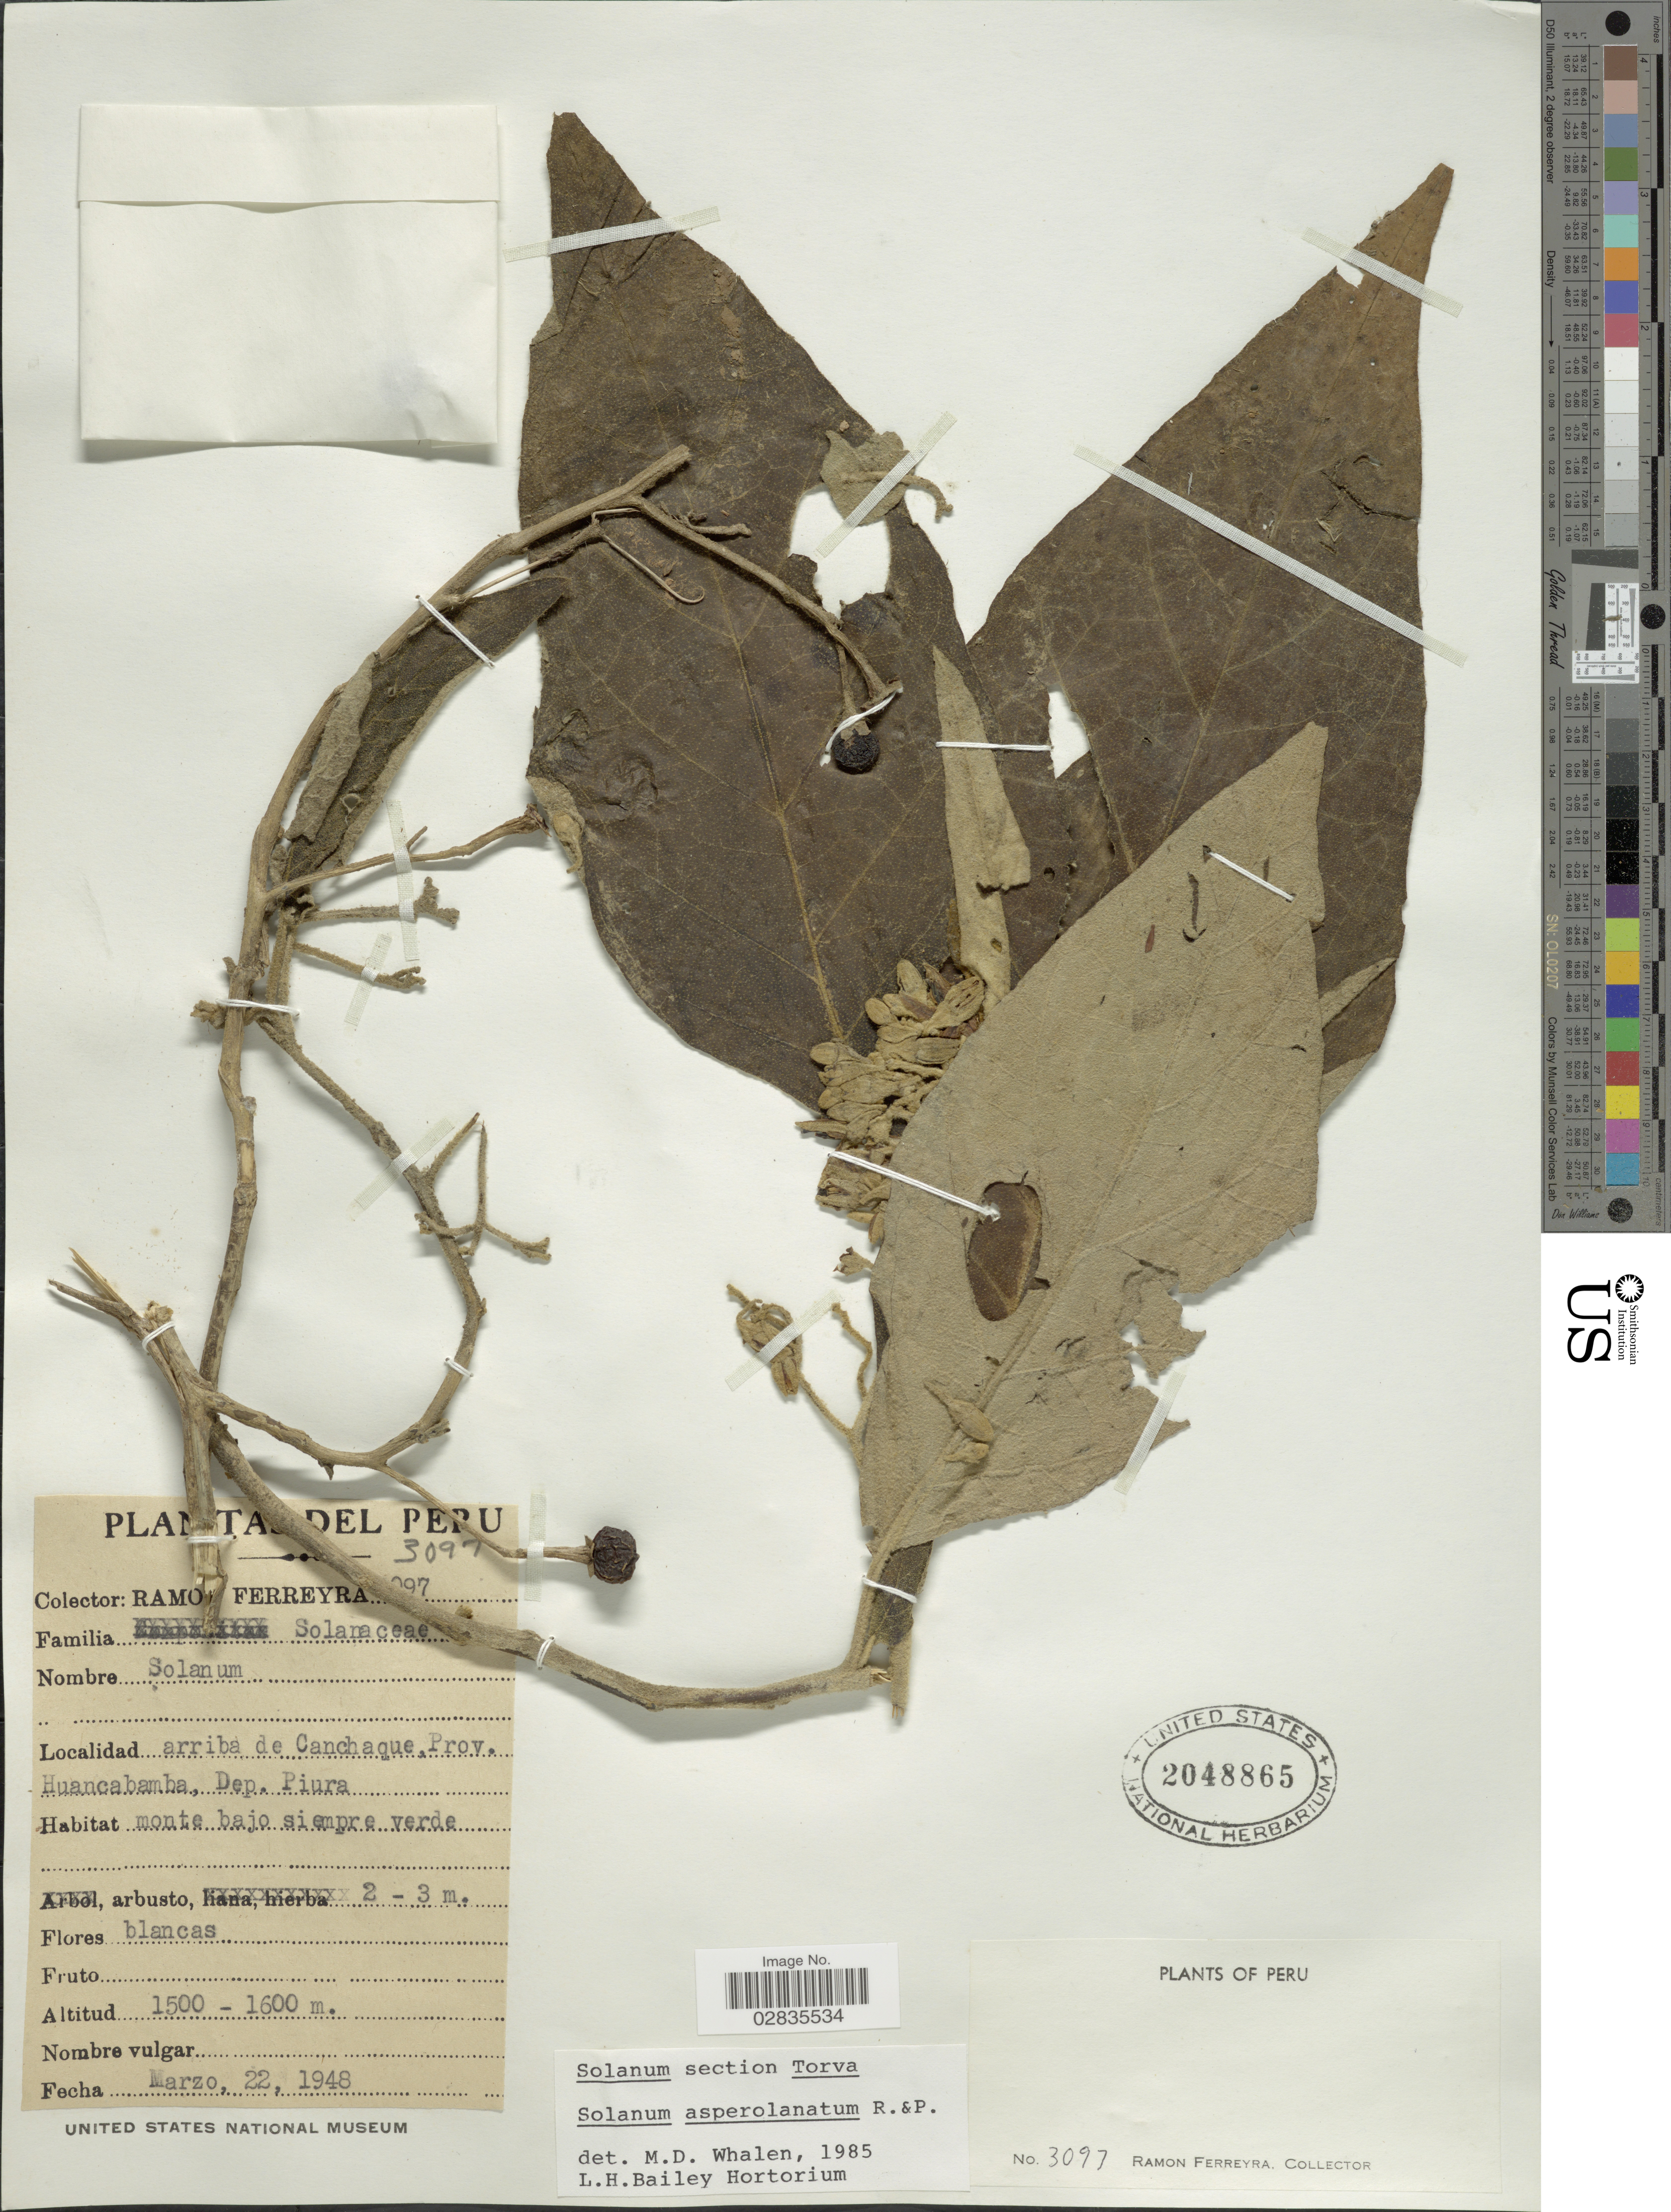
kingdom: Plantae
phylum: Tracheophyta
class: Magnoliopsida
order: Solanales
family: Solanaceae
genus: Solanum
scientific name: Solanum asperolanatum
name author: Ruiz & Pav.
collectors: R. A. Ferreyra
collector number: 3097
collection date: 1948-03-22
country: Peru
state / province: Piura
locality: Arriba de Canchaque, Prov. Huancabamba, Dep. Piura.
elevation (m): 1500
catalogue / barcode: US 2048865